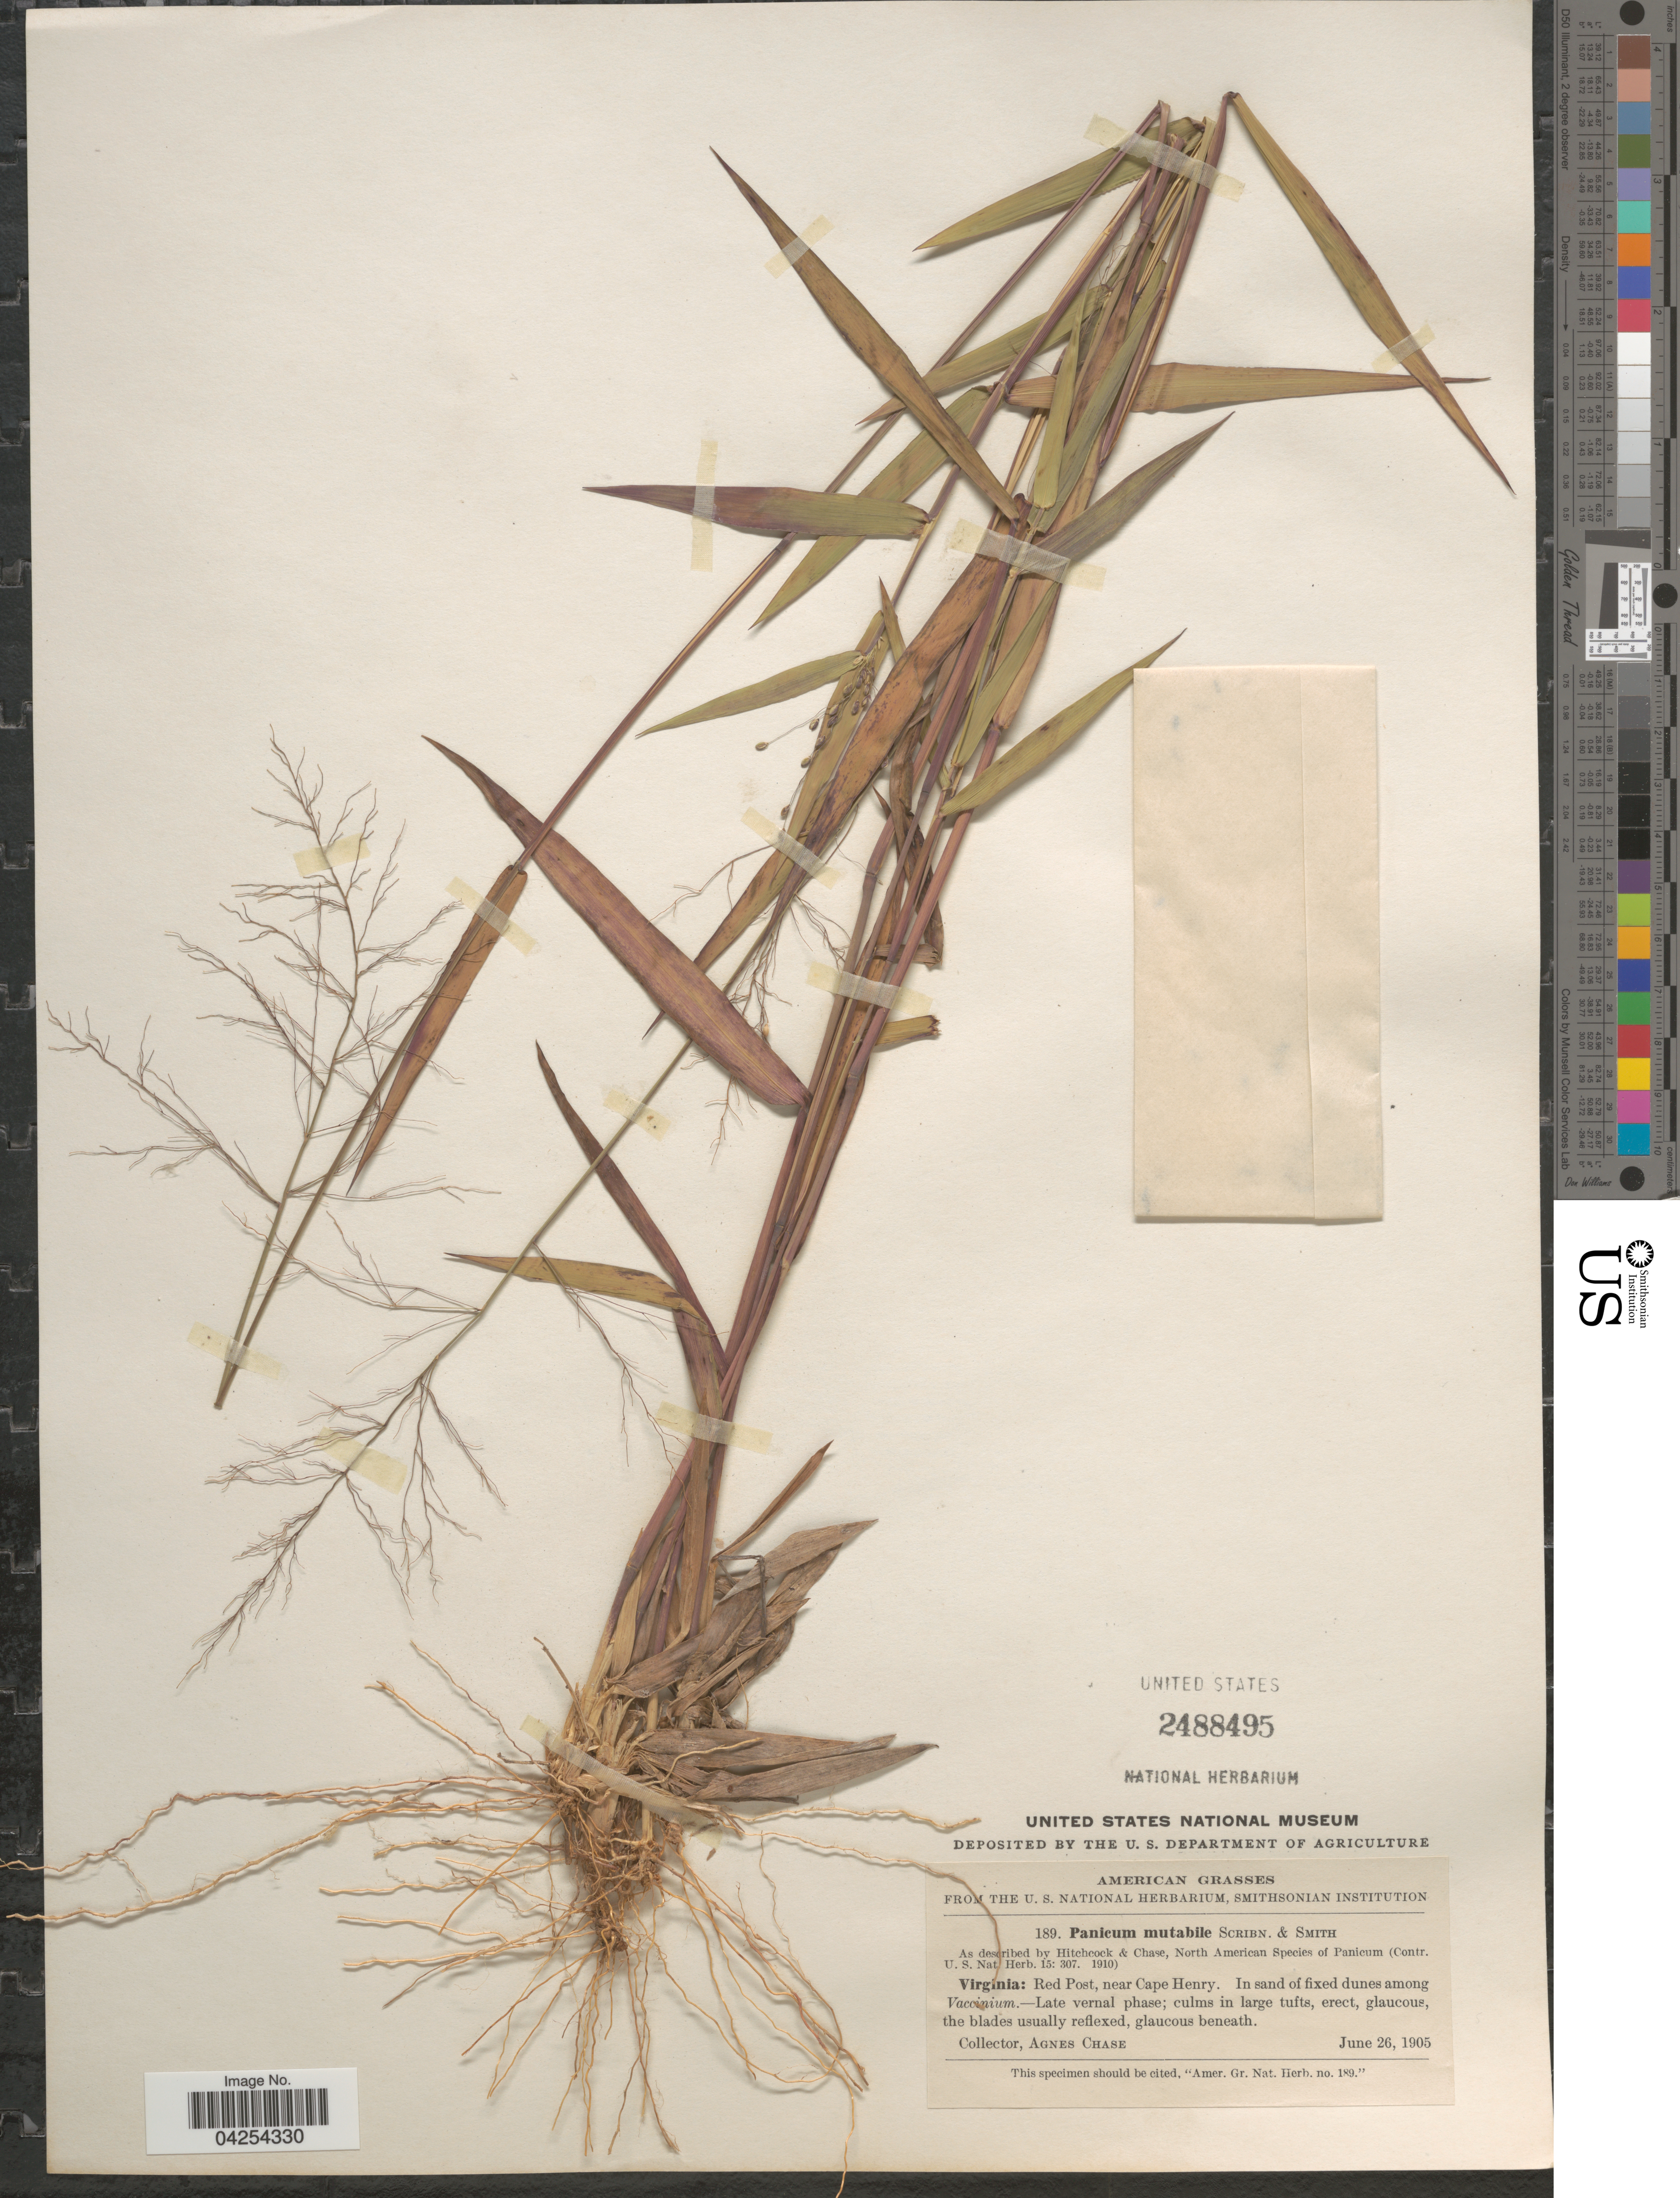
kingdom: Plantae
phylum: Tracheophyta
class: Liliopsida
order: Poales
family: Poaceae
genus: Dichanthelium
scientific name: Dichanthelium commutatum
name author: (Schult.) Gould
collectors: A. Chase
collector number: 189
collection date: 1905-06-26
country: United States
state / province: Virginia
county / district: City of Virginia Beach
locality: Red Post, near Cape Henry.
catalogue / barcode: US 2488495